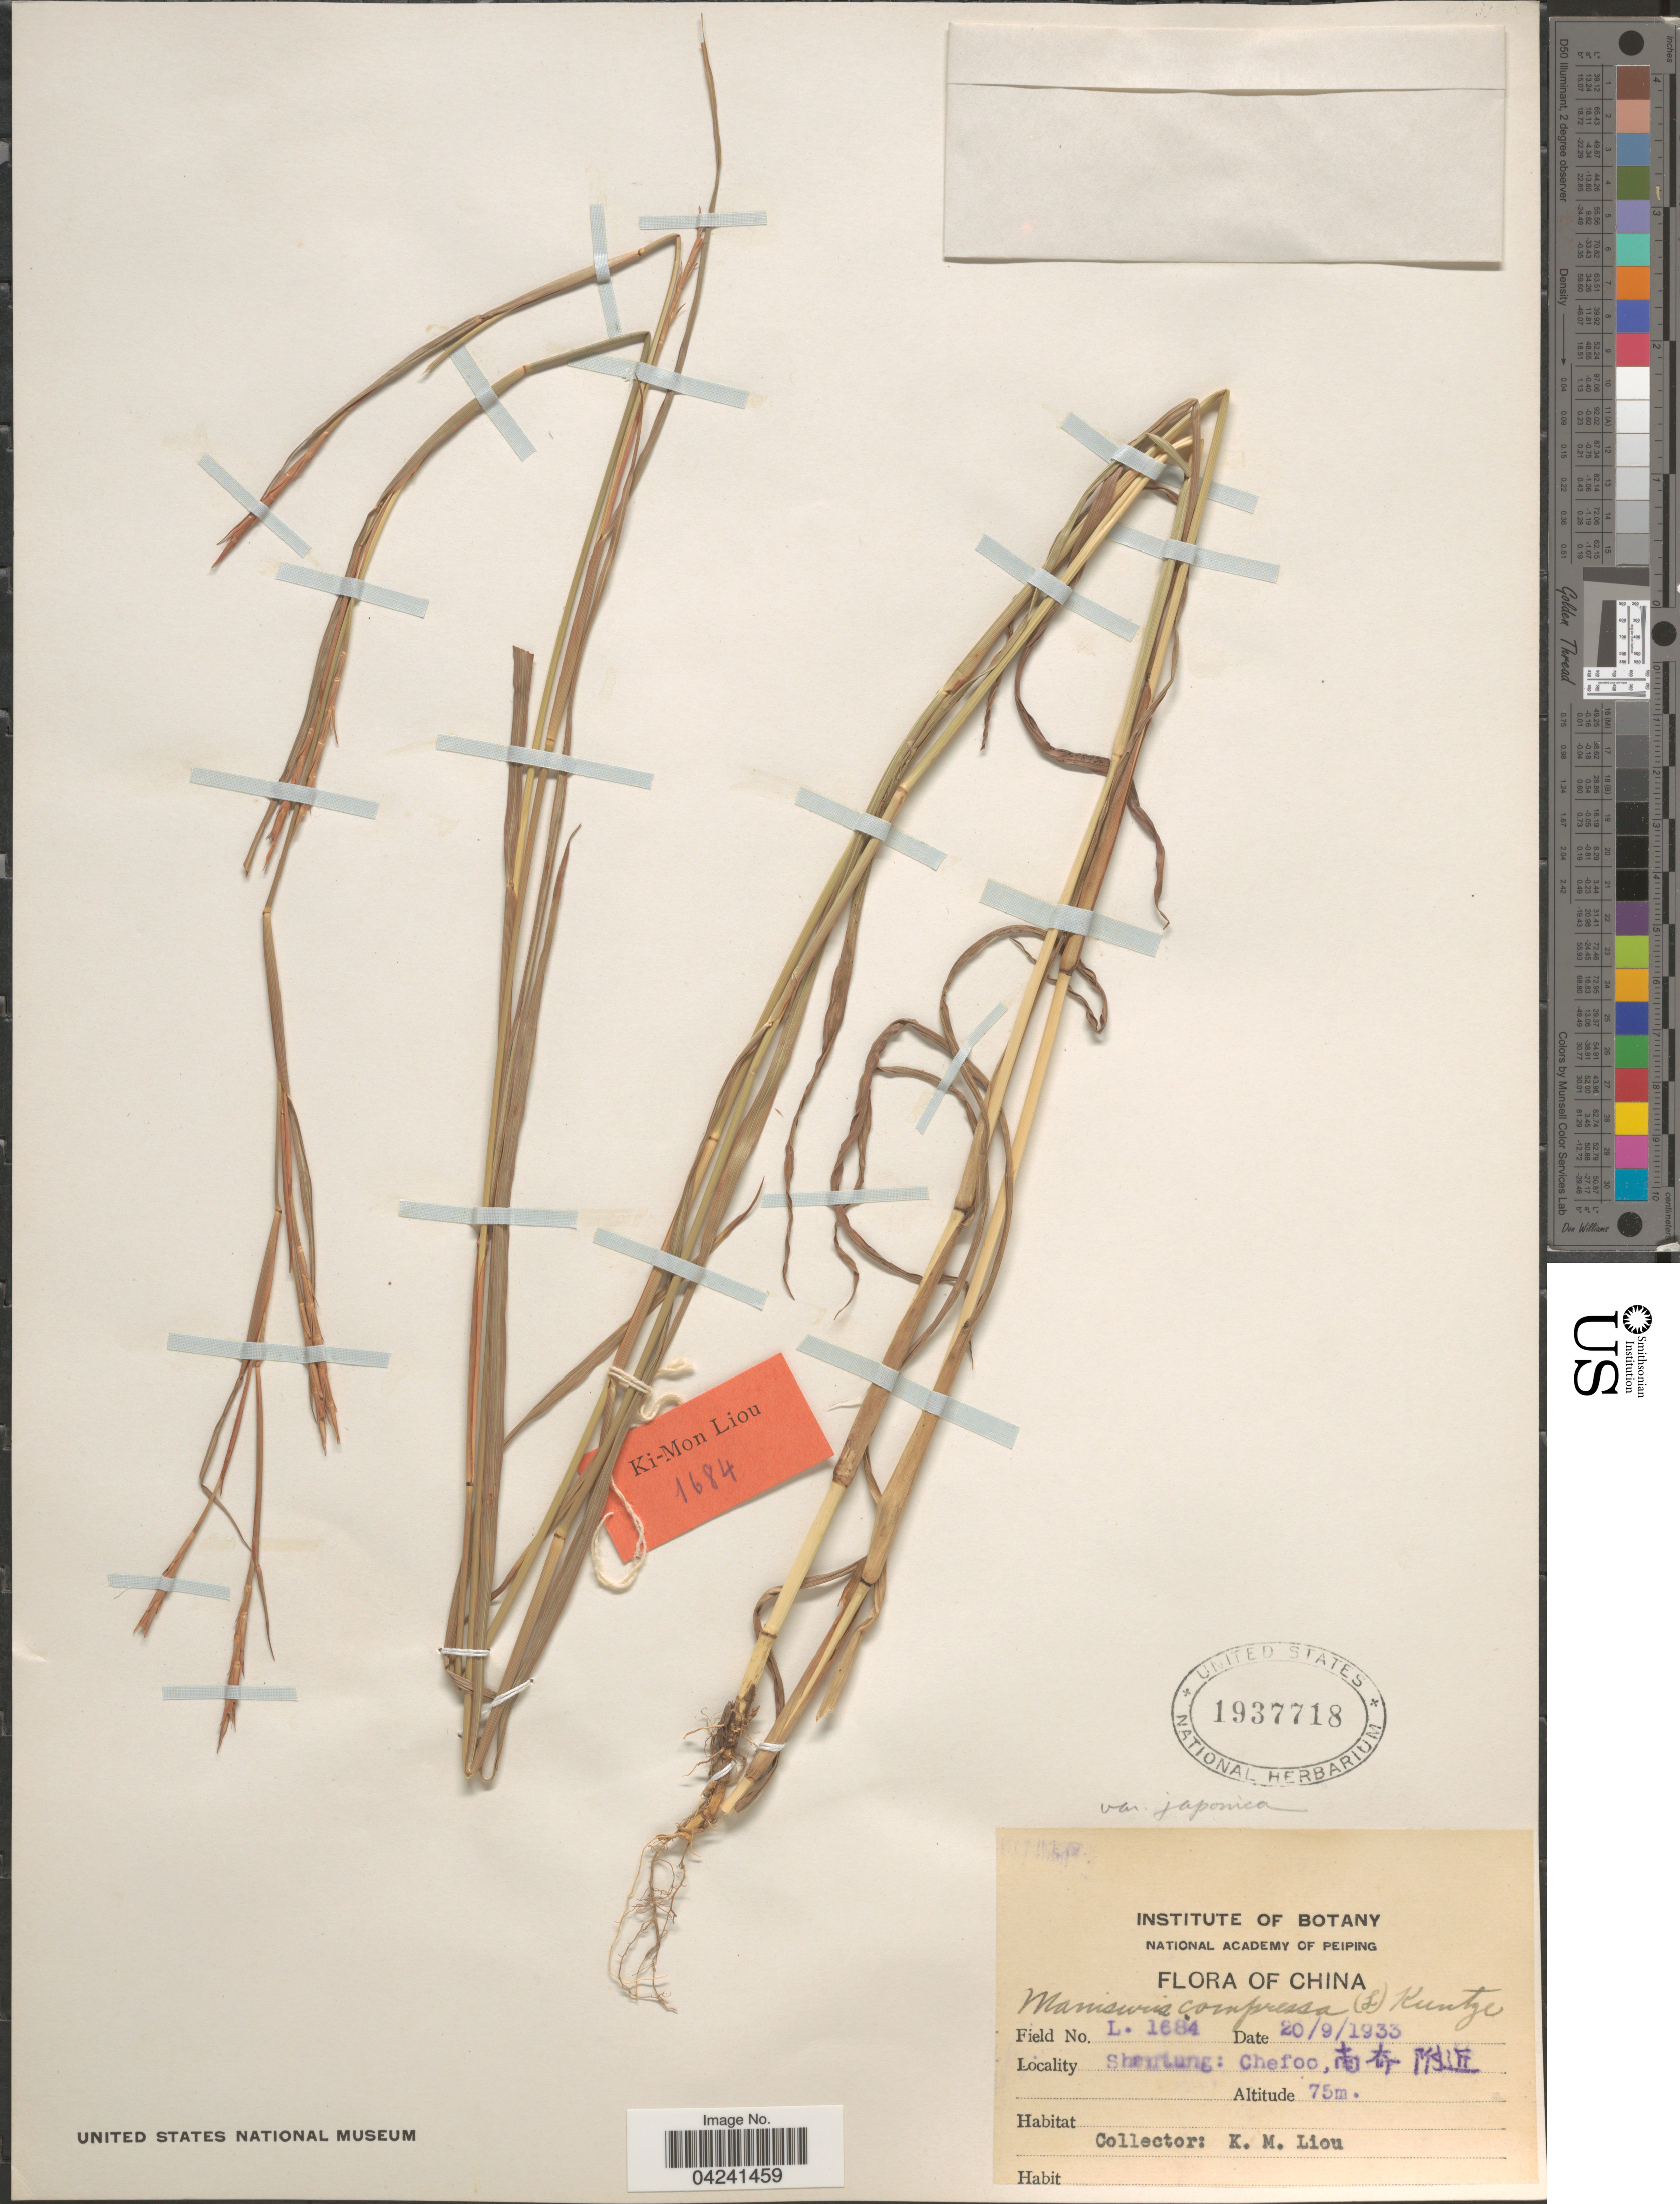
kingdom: Plantae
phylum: Tracheophyta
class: Liliopsida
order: Poales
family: Poaceae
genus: Hemarthria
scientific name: Hemarthria compressa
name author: (L.) R. Br.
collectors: K. M. Liou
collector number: L.1684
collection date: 1933-09-20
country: China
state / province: Shandong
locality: Shantung: Chefoo, X.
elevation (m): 75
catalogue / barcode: US 1937718